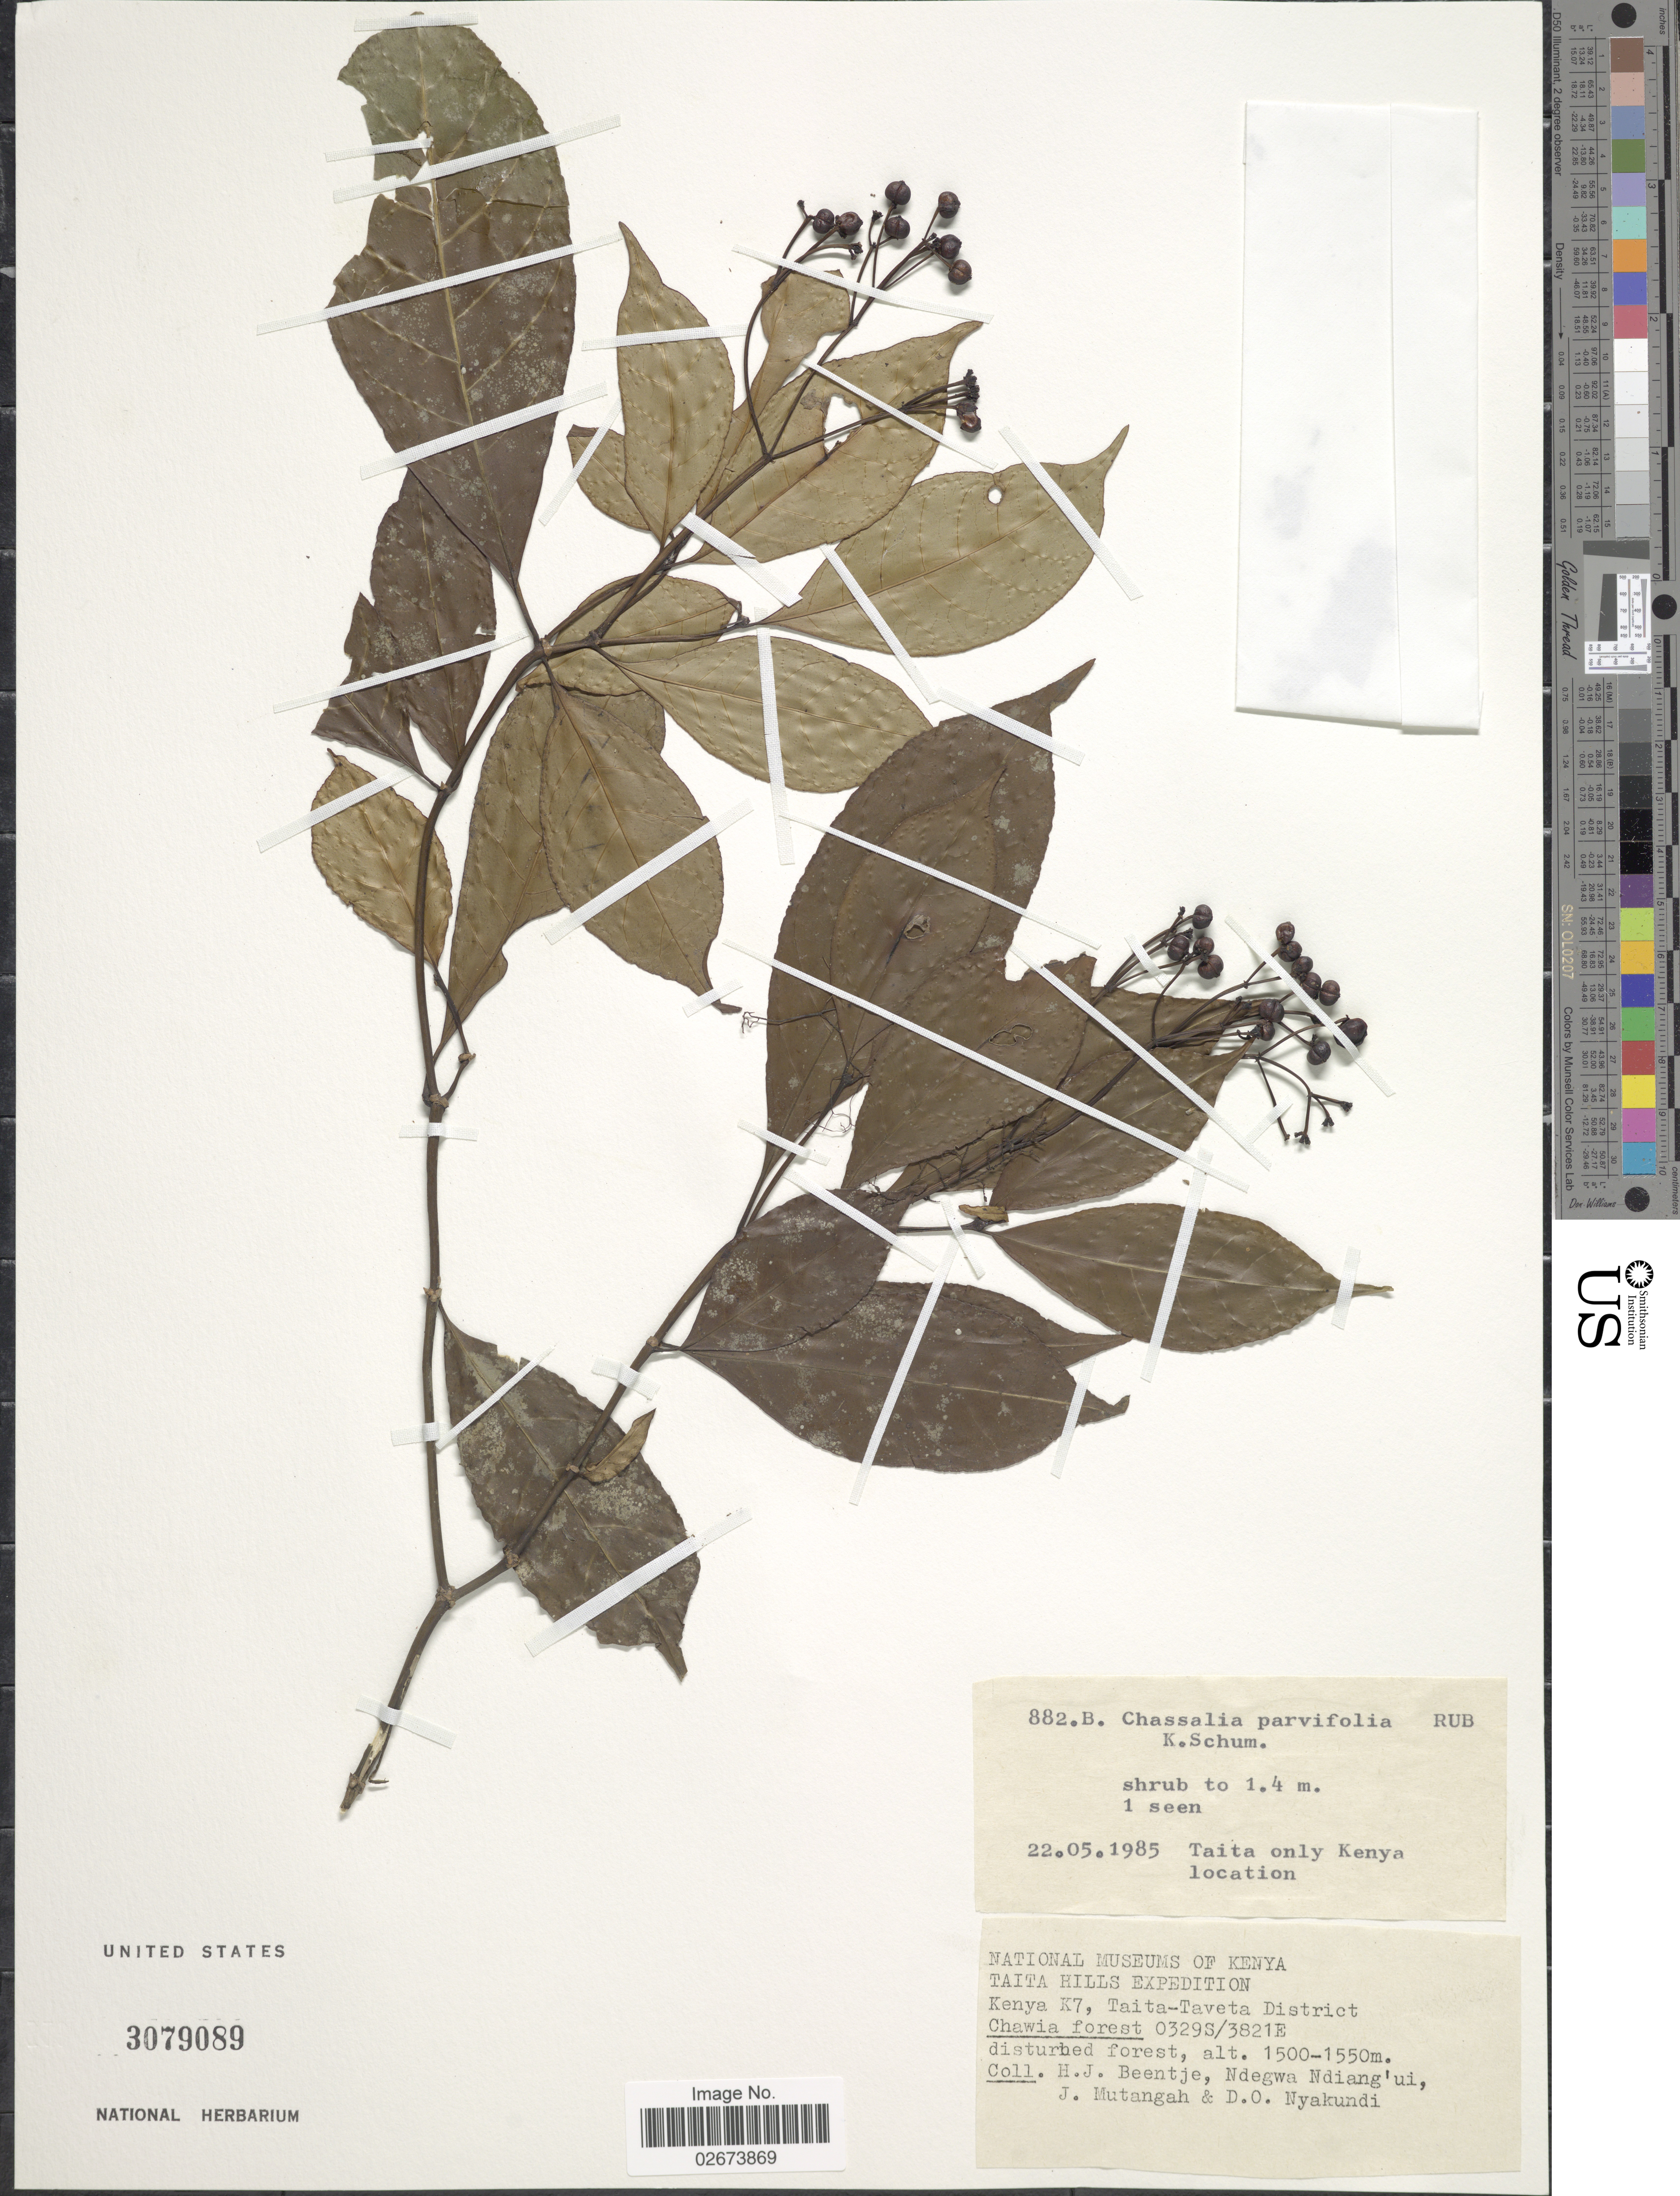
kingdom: Plantae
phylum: Tracheophyta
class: Magnoliopsida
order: Gentianales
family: Rubiaceae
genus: Chassalia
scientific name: Chassalia parvifolia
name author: K. Schum.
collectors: H. J. Beentje, Ndegwa Ndiang'ui, J. Mutangah & D. Nyakundi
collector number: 882 B?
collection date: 1985-05-22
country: Kenya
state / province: Taita Taveta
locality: Taita Hills, Chawia Forest.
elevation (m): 1500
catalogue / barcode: US 3079089